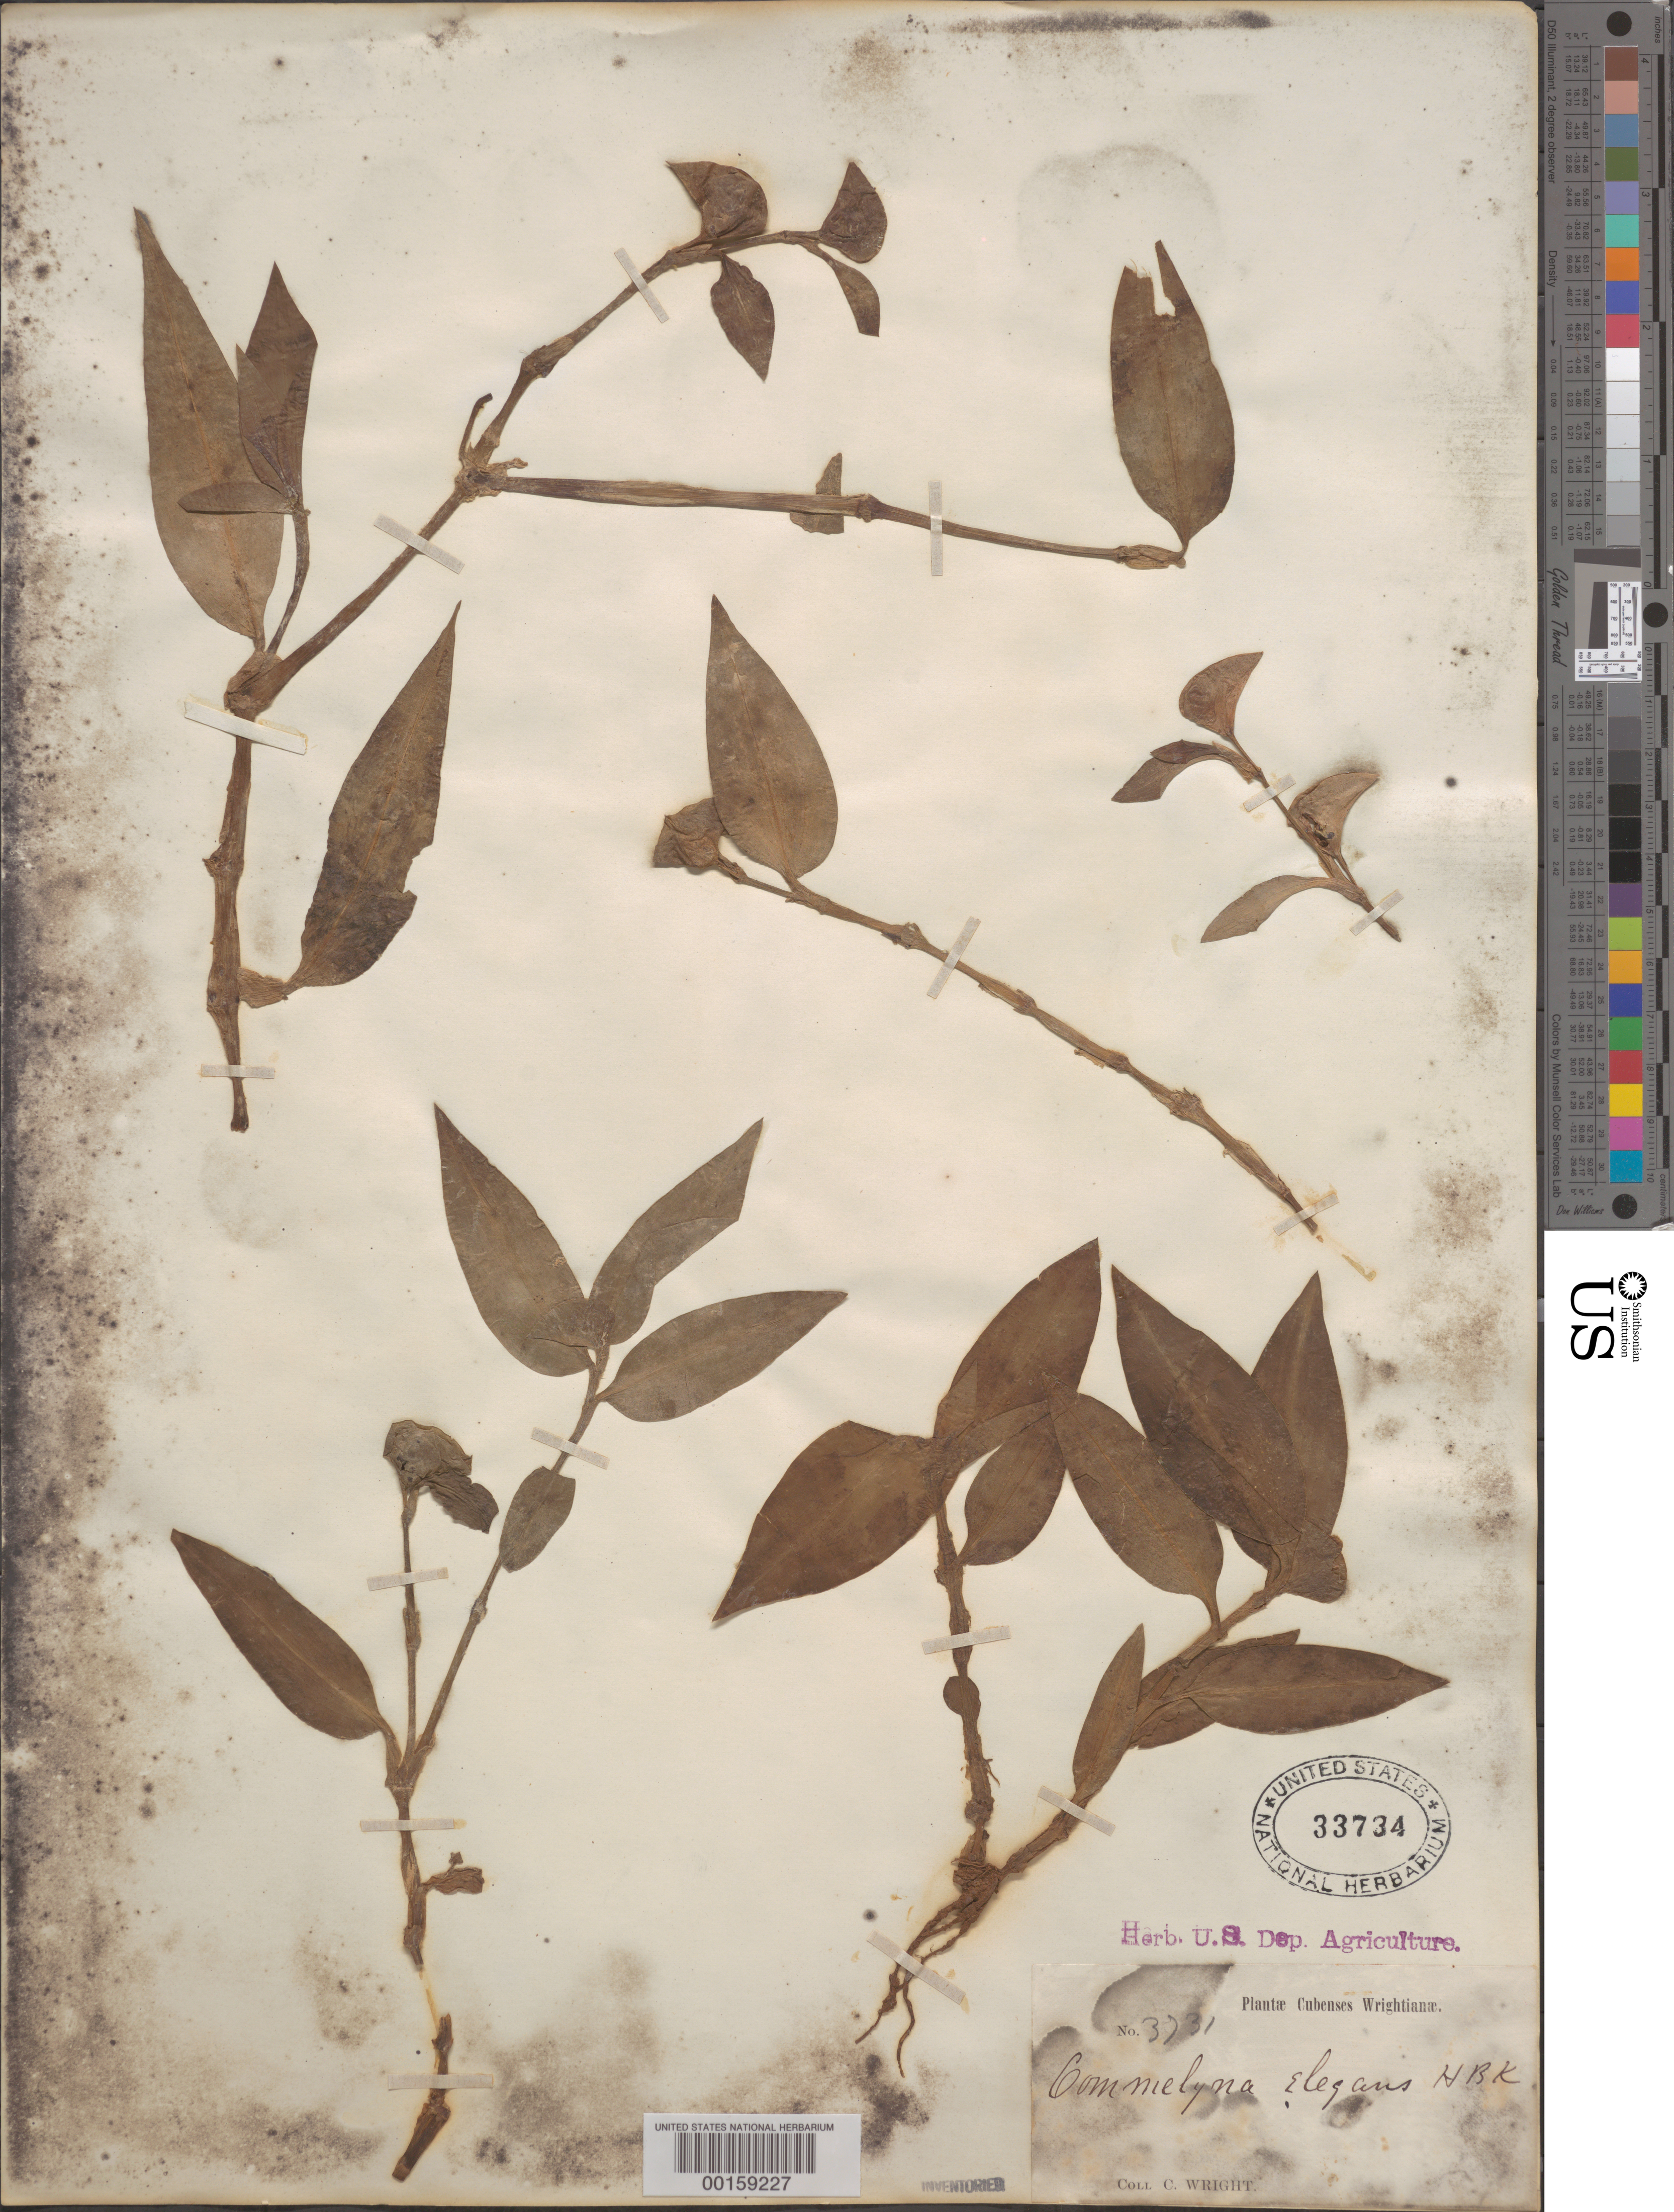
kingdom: Plantae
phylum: Tracheophyta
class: Liliopsida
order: Commelinales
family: Commelinaceae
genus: Commelina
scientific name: Commelina erecta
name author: L.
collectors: C. Wright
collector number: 3731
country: Cuba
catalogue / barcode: US 33734